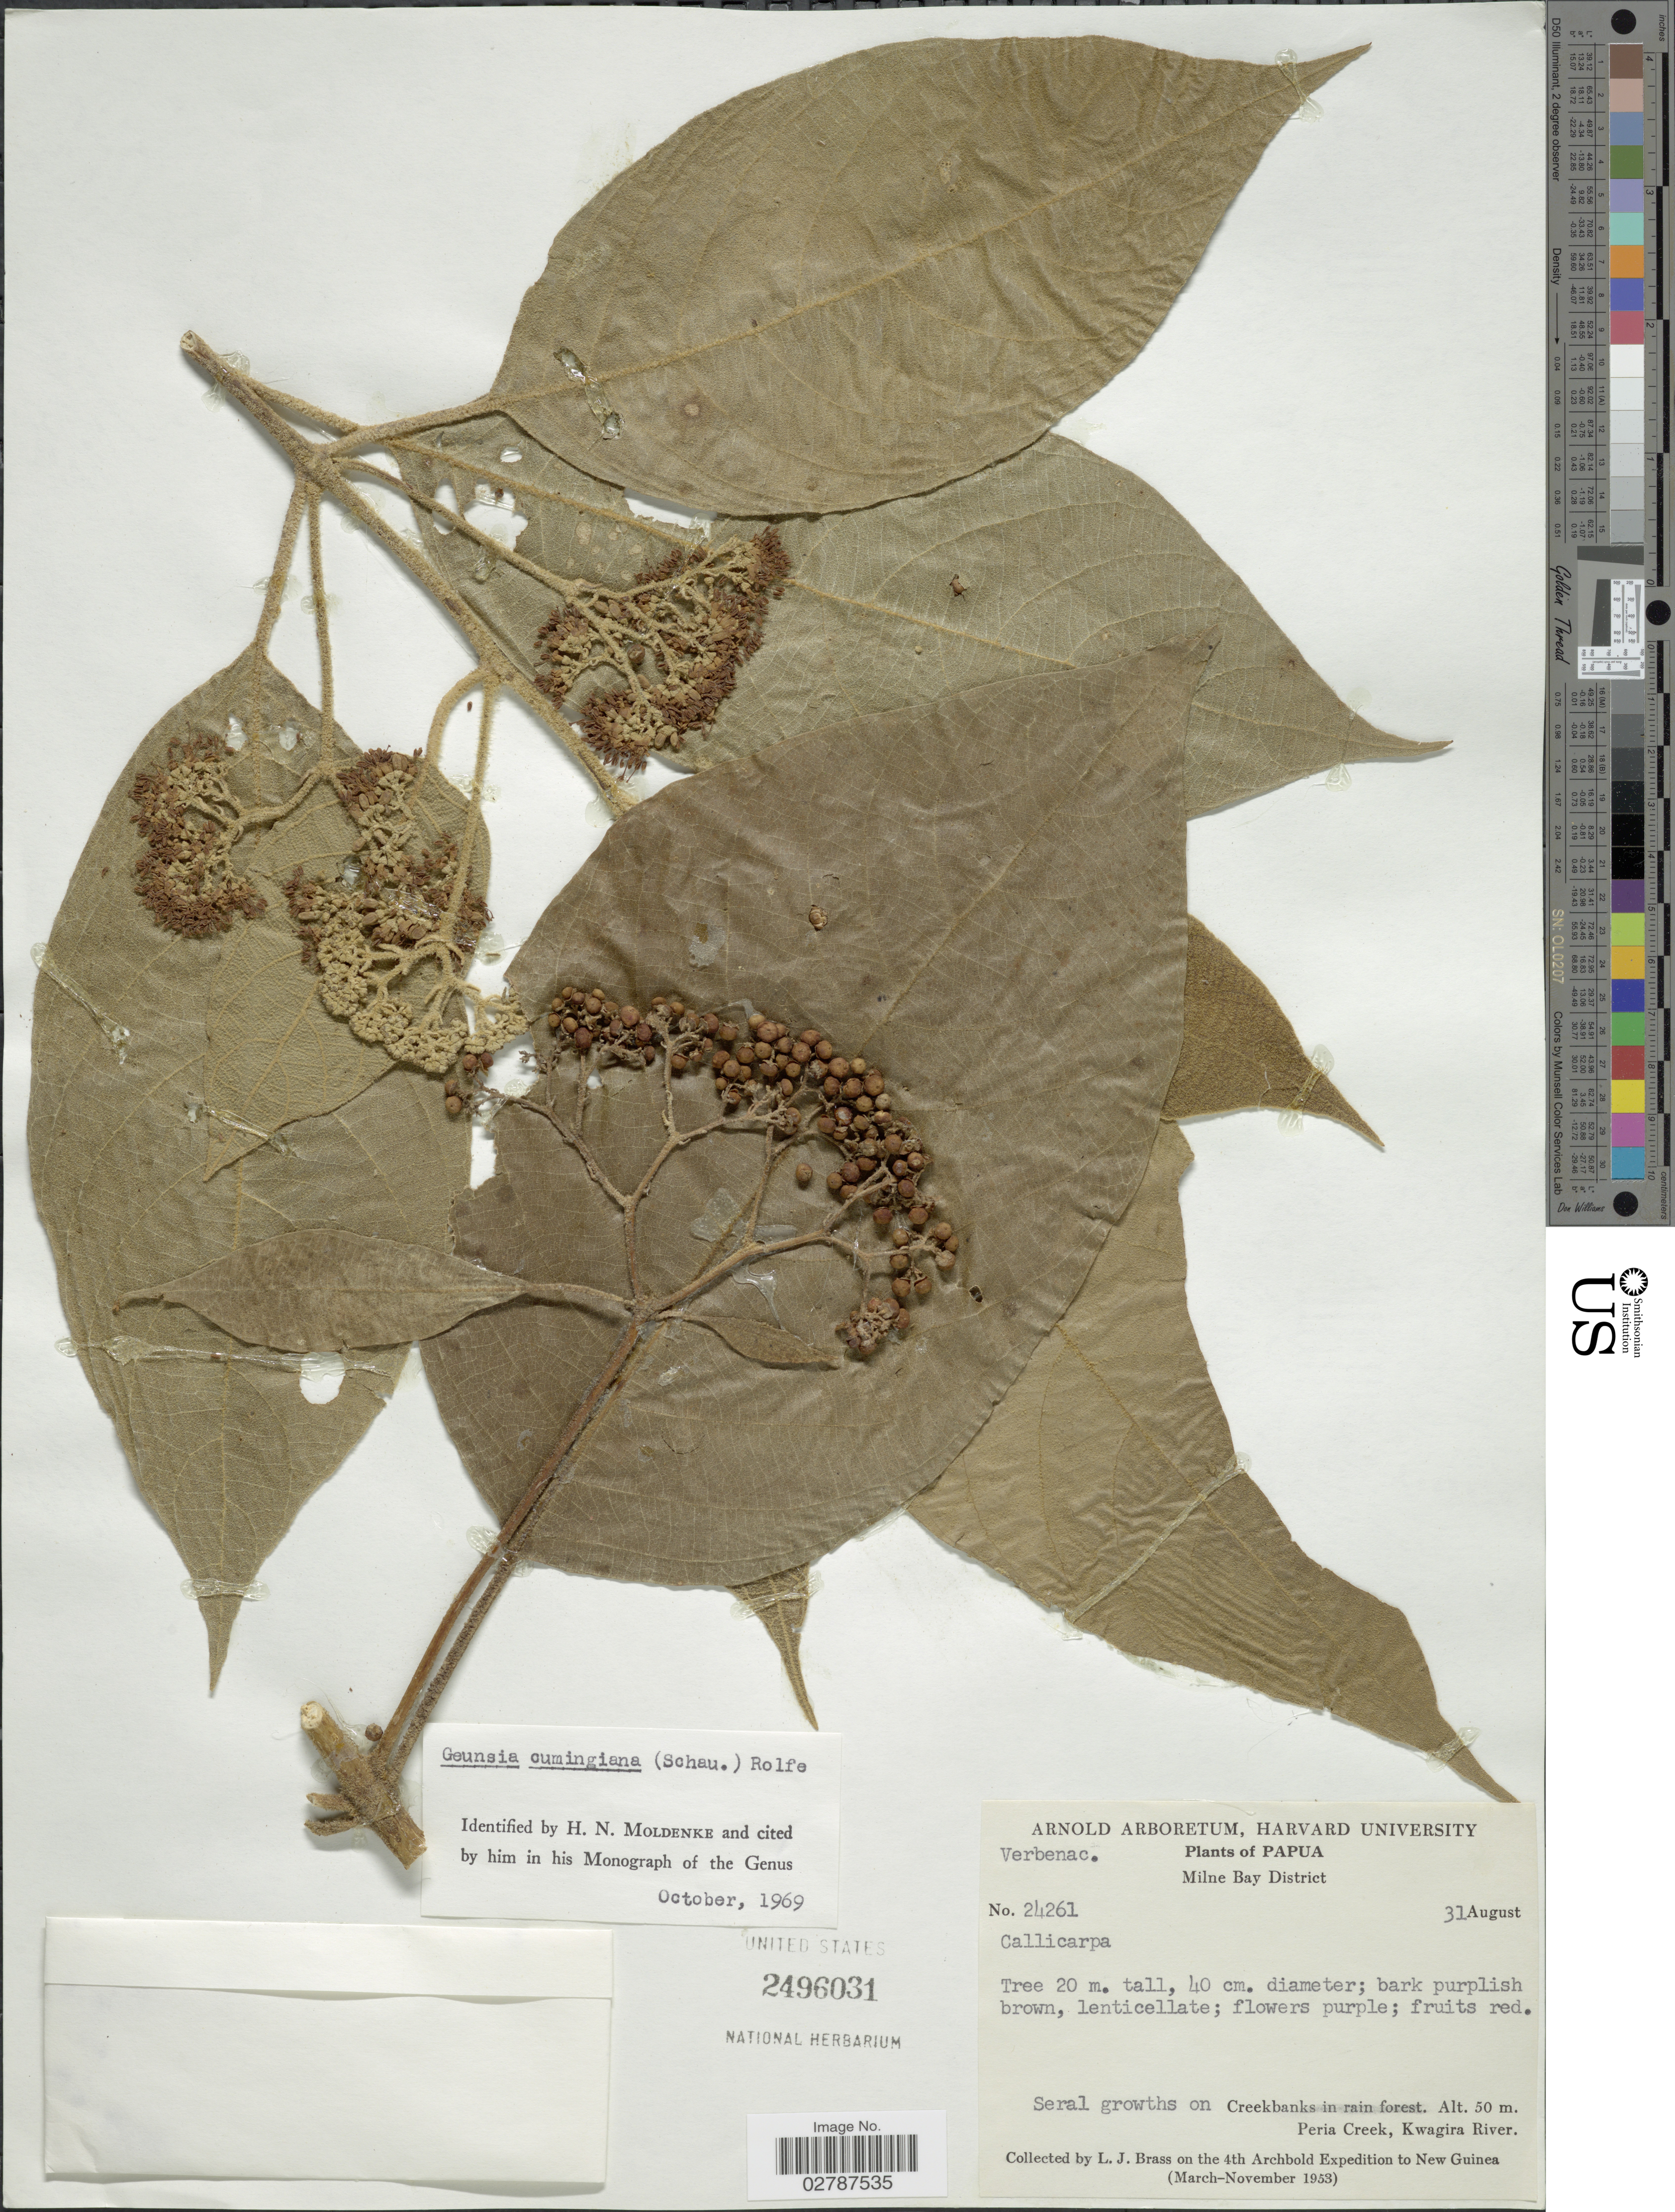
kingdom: Plantae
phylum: Tracheophyta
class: Magnoliopsida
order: Lamiales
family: Lamiaceae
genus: Callicarpa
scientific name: Callicarpa cumingiana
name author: Schauer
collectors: L. J. Brass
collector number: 24261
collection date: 1953-08-31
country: Papua New Guinea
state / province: Milne Bay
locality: Papua. Peria Creek, Kwagira River. New Guinea.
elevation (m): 50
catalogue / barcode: US 2496031